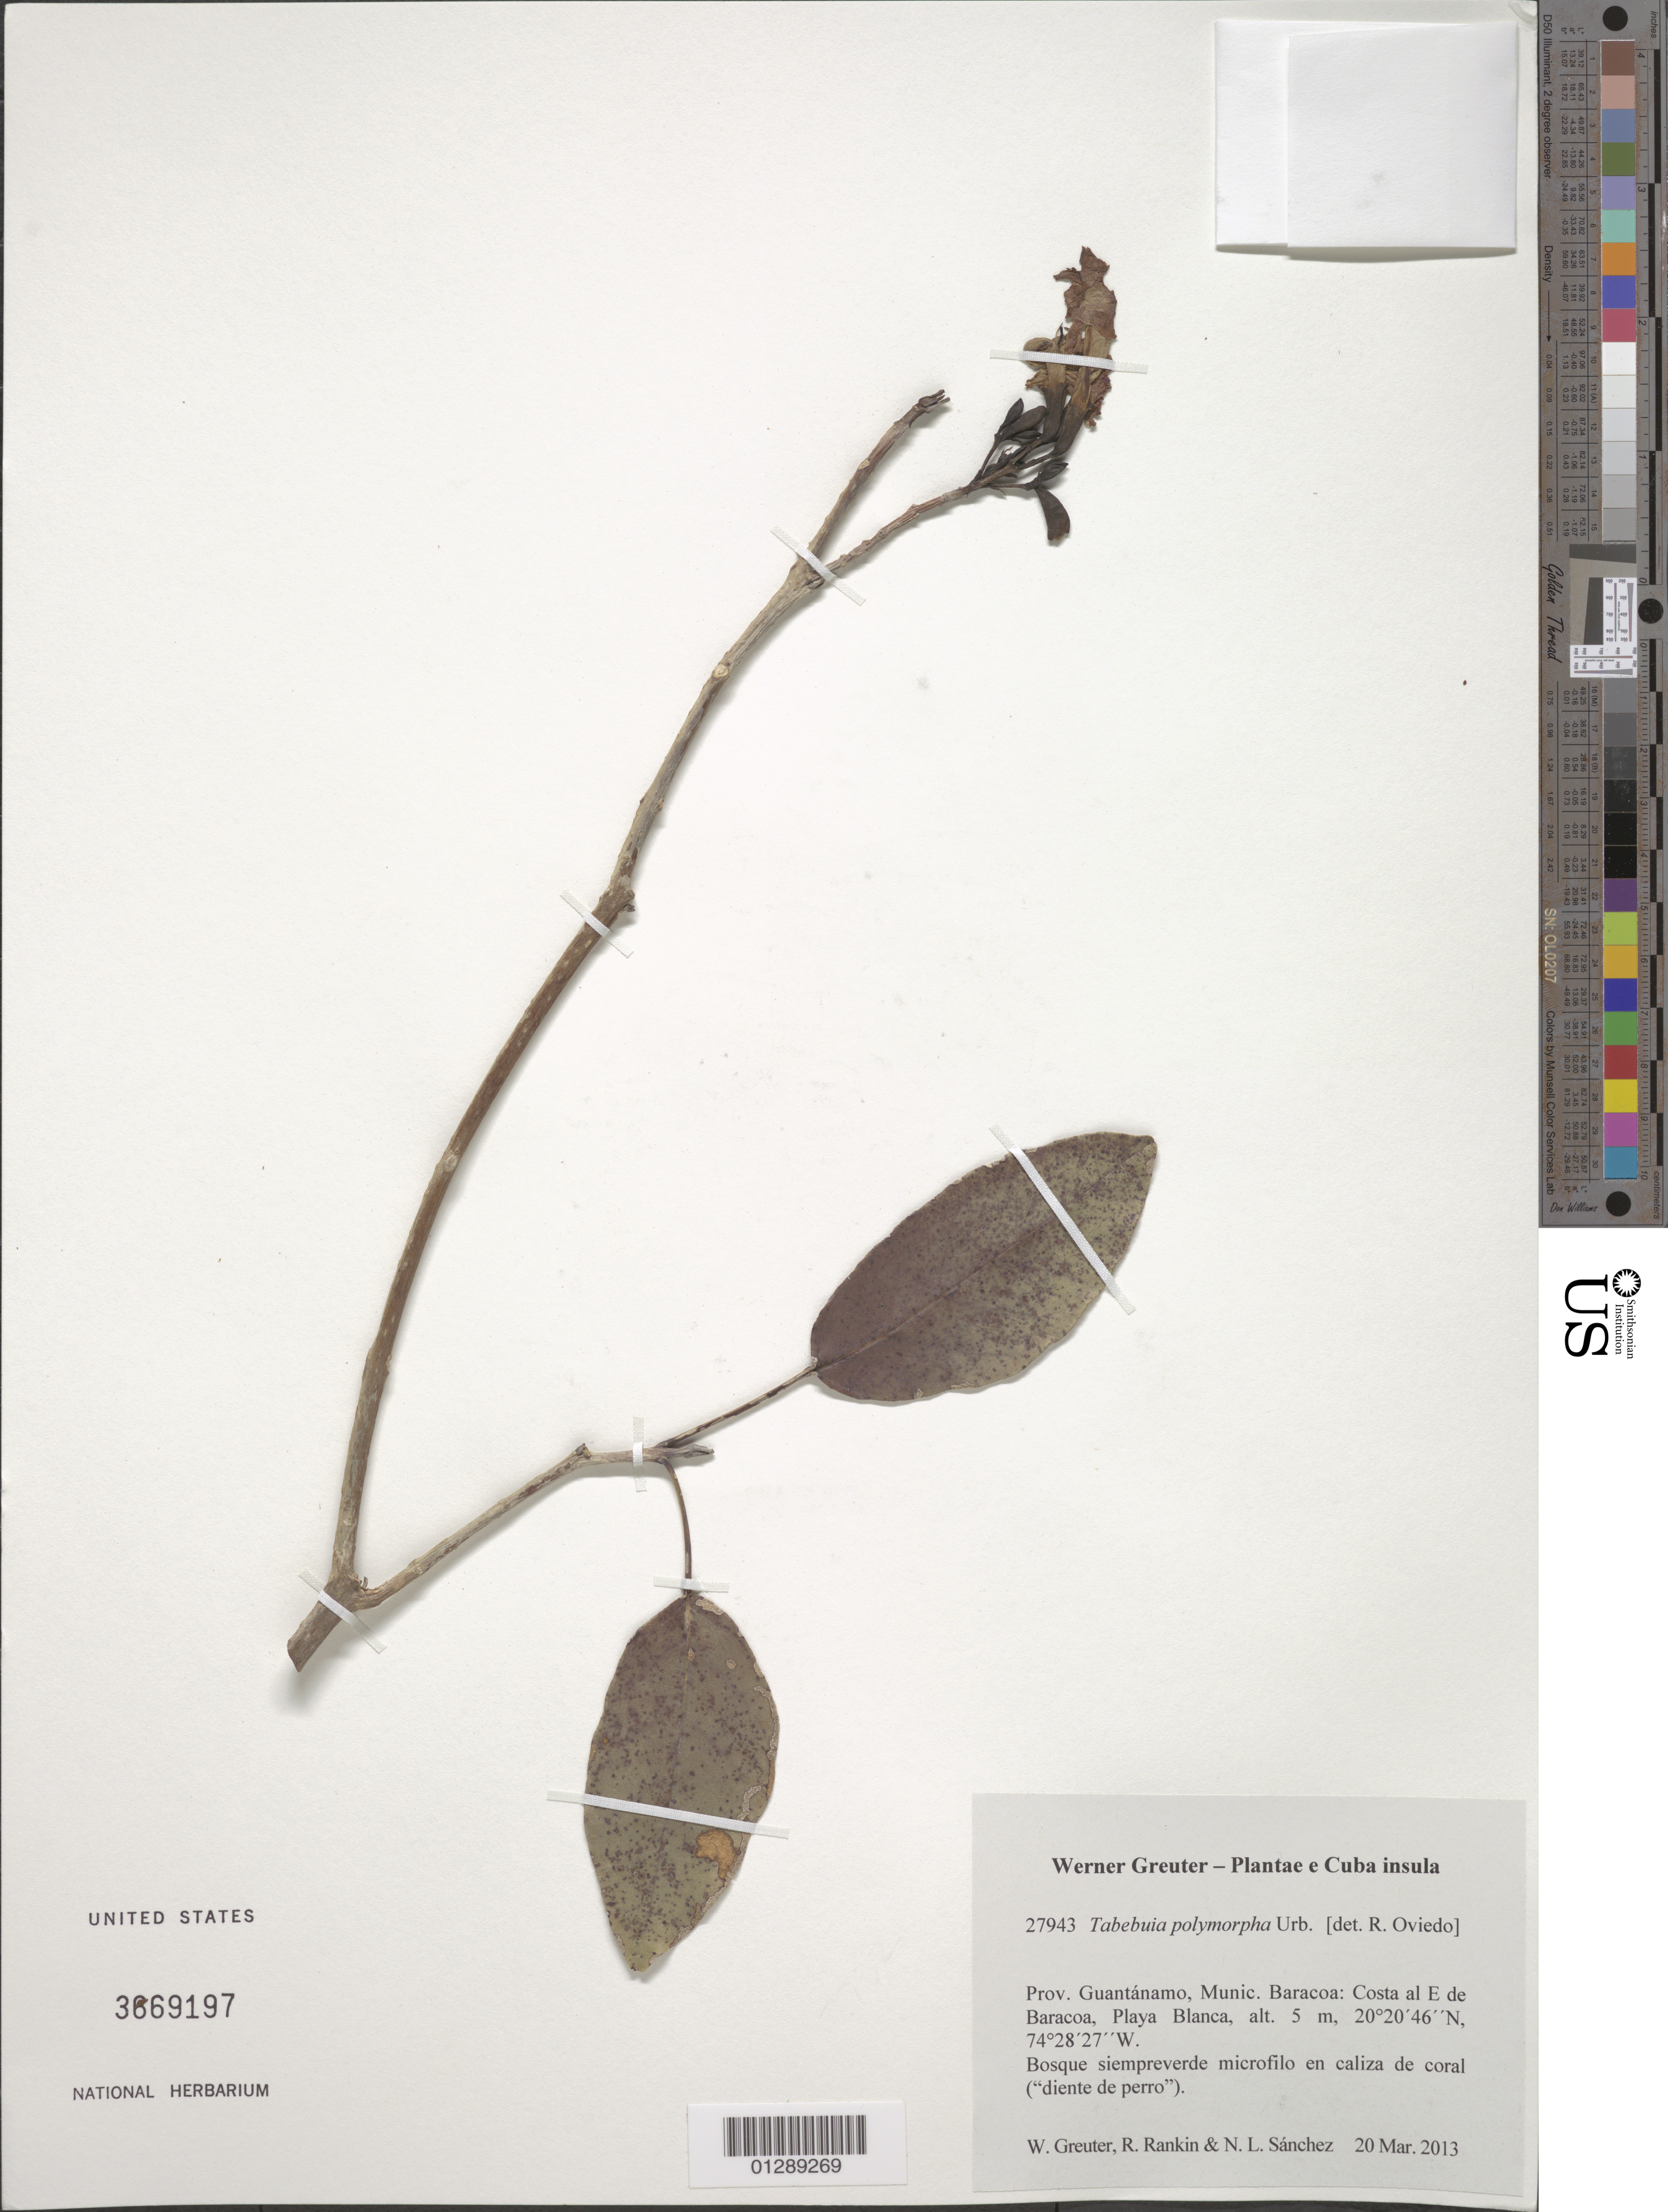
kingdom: Plantae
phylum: Tracheophyta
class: Magnoliopsida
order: Lamiales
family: Bignoniaceae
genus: Tabebuia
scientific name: Tabebuia polymorpha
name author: Urb.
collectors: W. R. Greuter, R. Rankin Rodriguez & N. Sanchez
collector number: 27943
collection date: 2013-03-20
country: Cuba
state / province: Guantanamo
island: Cuba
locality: Munic. Baracoa: Costa al E de Baracoa, Playa Blanca.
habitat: Bosque siempreverde microfilo en caliza se coral ("diente de perro").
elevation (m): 5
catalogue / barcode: US 3669197